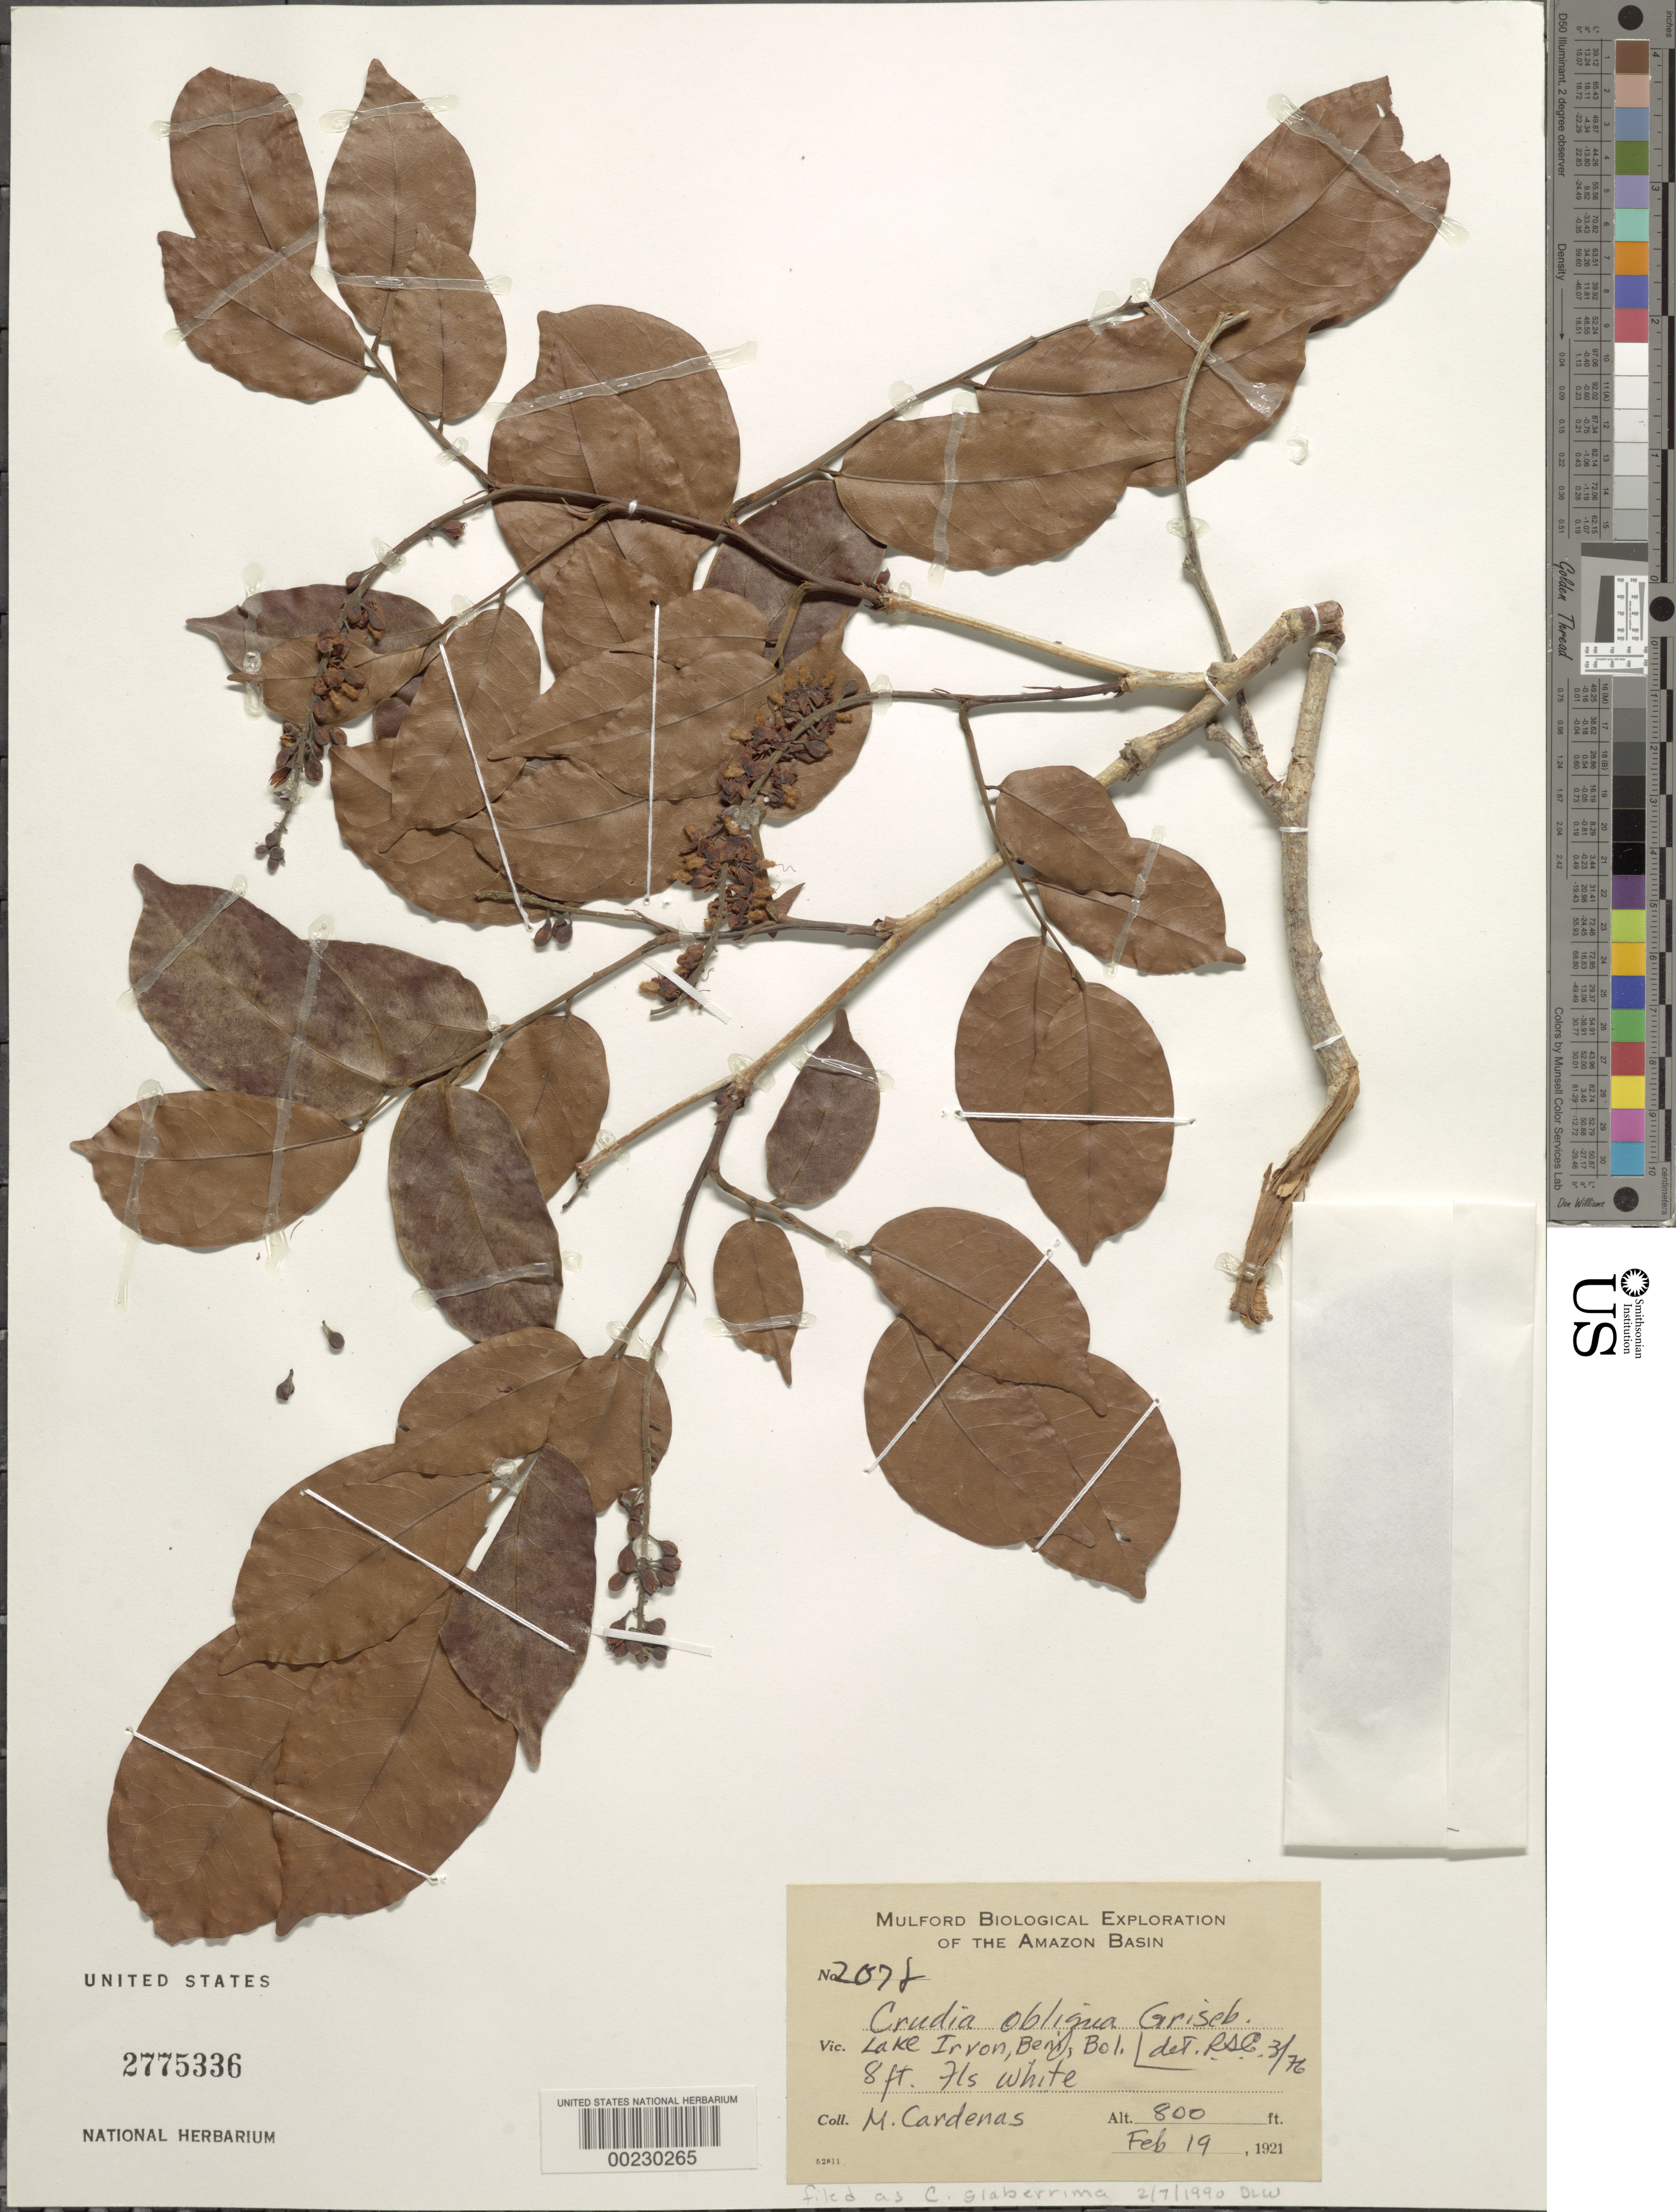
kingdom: Plantae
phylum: Tracheophyta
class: Magnoliopsida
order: Fabales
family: Fabaceae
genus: Crudia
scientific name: Crudia glaberrima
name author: (Steud.) J.F. Macbr.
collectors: M. Cárdenas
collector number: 2078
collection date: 1922-02-19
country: Bolivia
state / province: Beni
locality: Rio Ibon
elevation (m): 244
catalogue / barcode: US 2775336